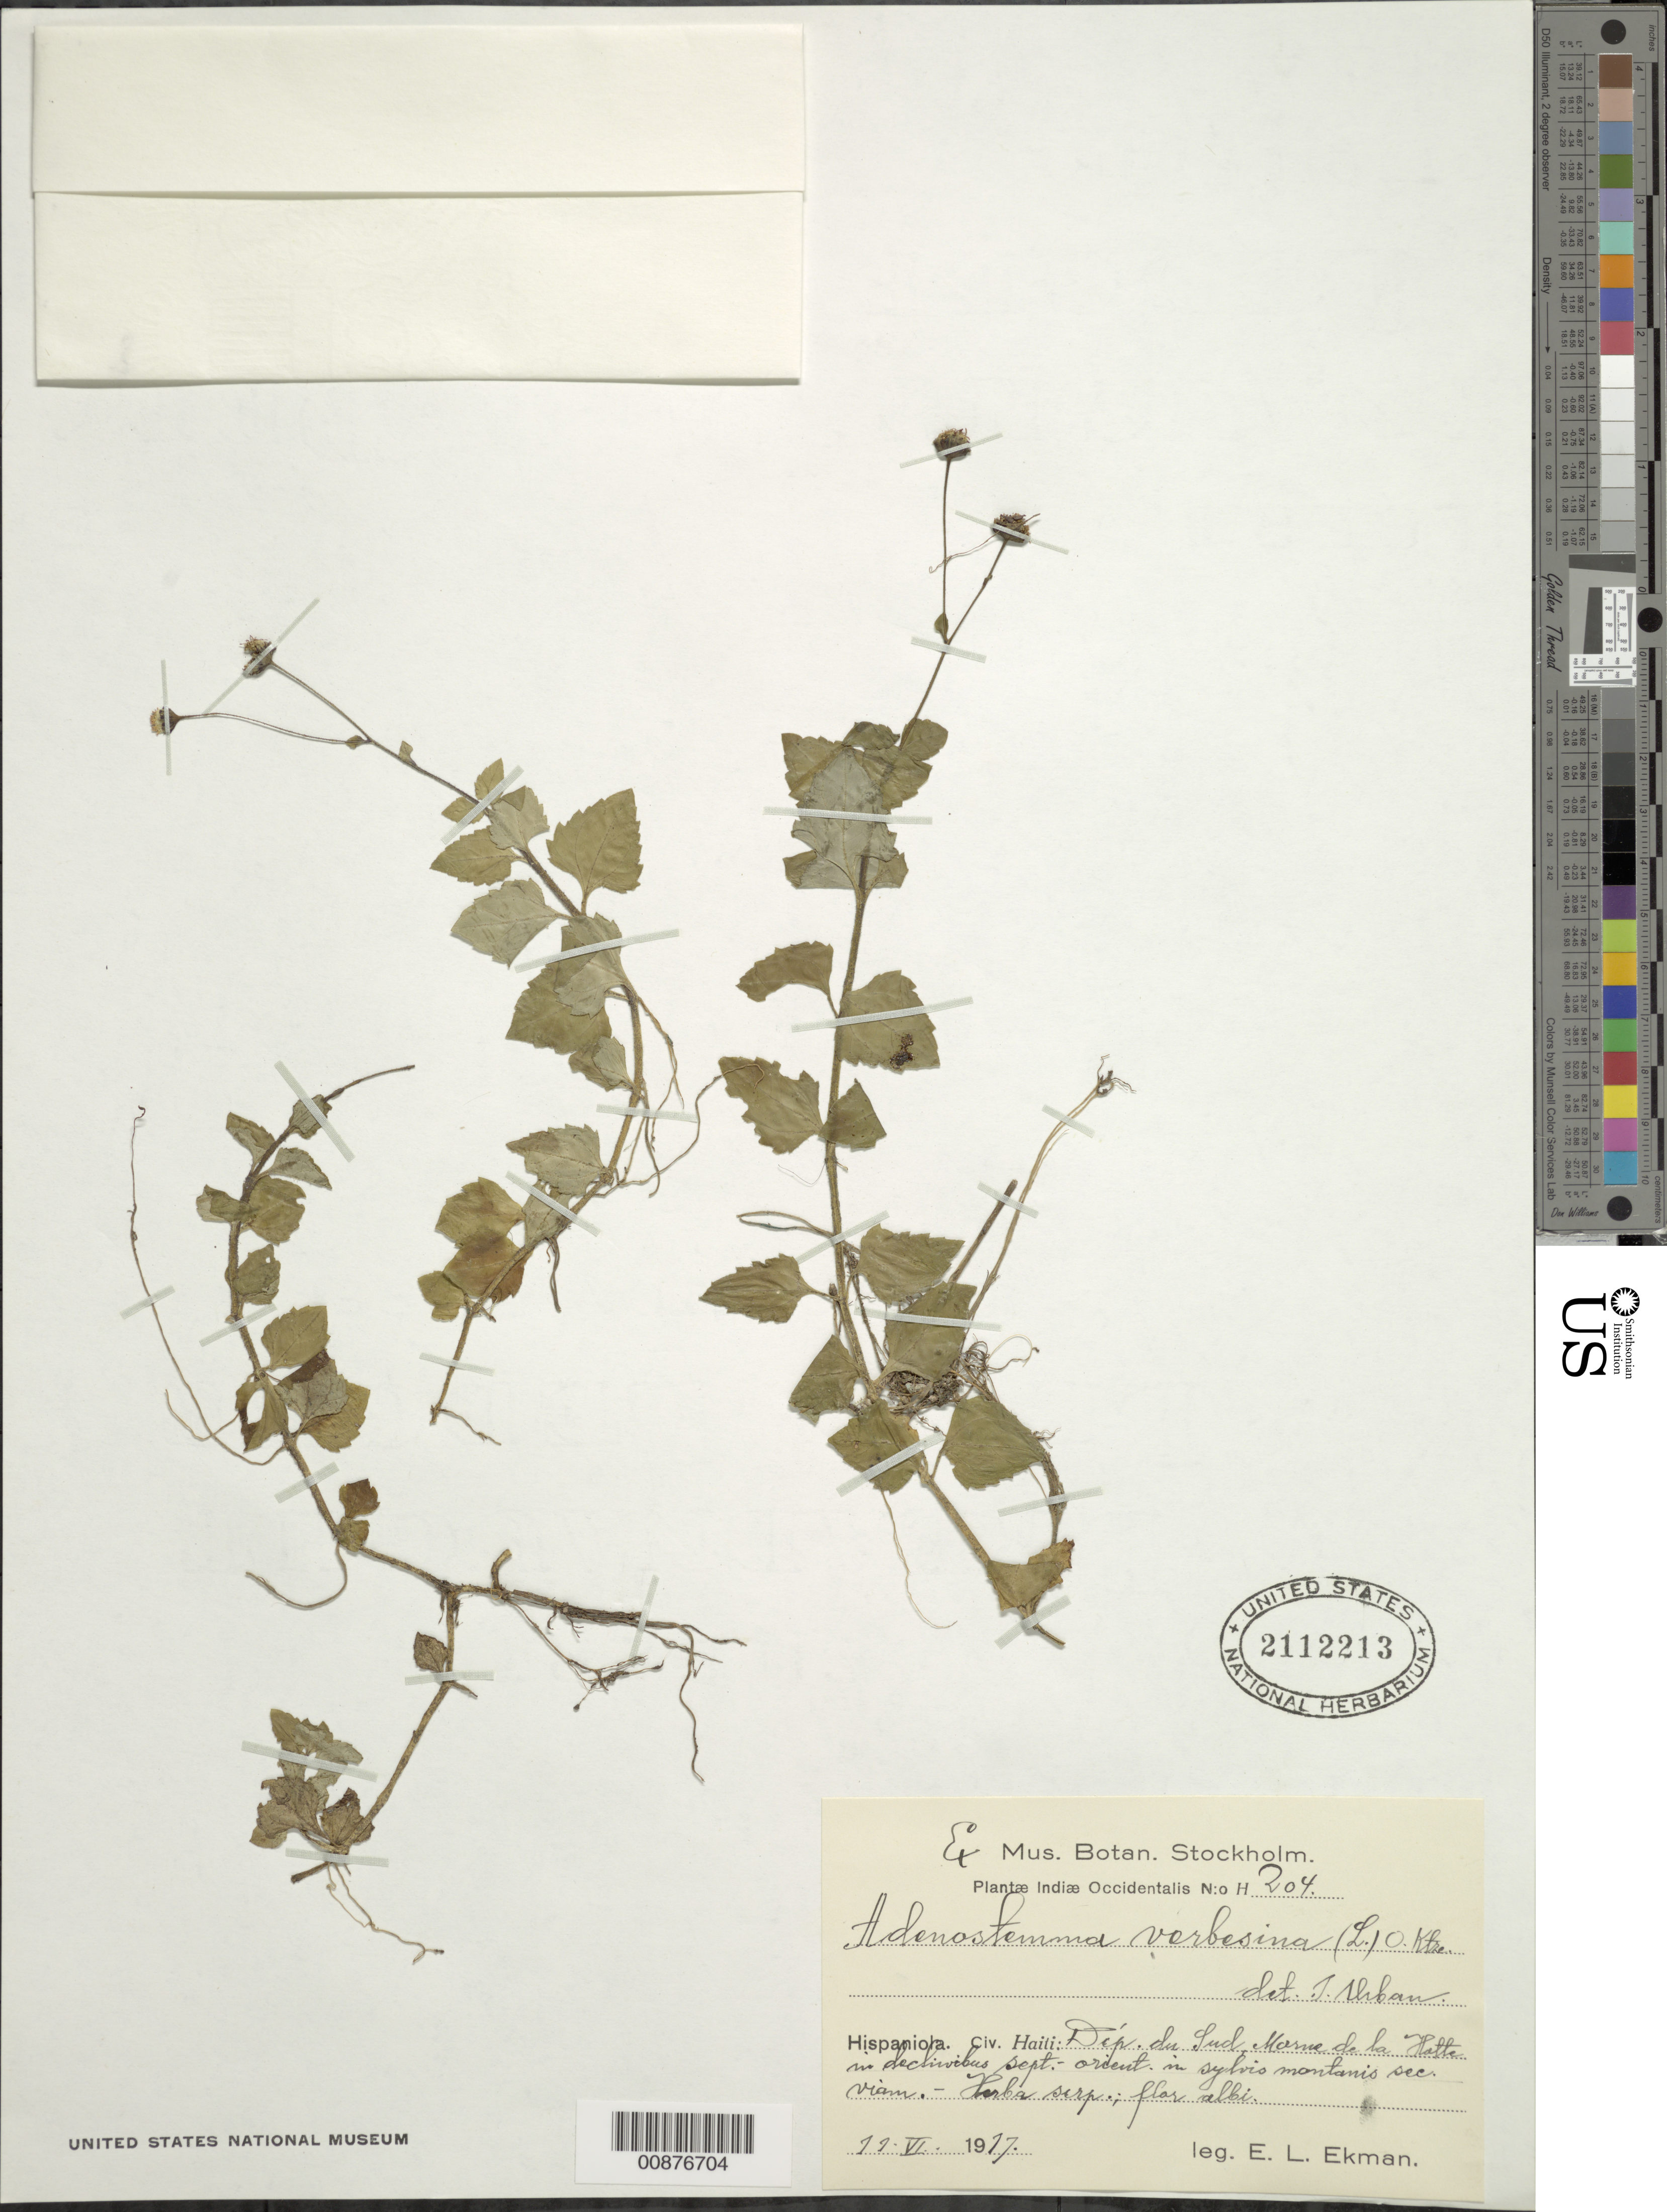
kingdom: Plantae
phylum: Tracheophyta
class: Magnoliopsida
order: Asterales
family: Asteraceae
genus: Adenostemma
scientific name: Adenostemma verbesina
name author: (L.) Sch. Bip.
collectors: E. L. Ekman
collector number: H 204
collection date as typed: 22 Jun 1917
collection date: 1917-06-22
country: Haiti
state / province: Sud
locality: Morne de la Hatte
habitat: In dechivibus sept. - orient. in sylvis montanis sec. Viam.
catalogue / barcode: US 2112213